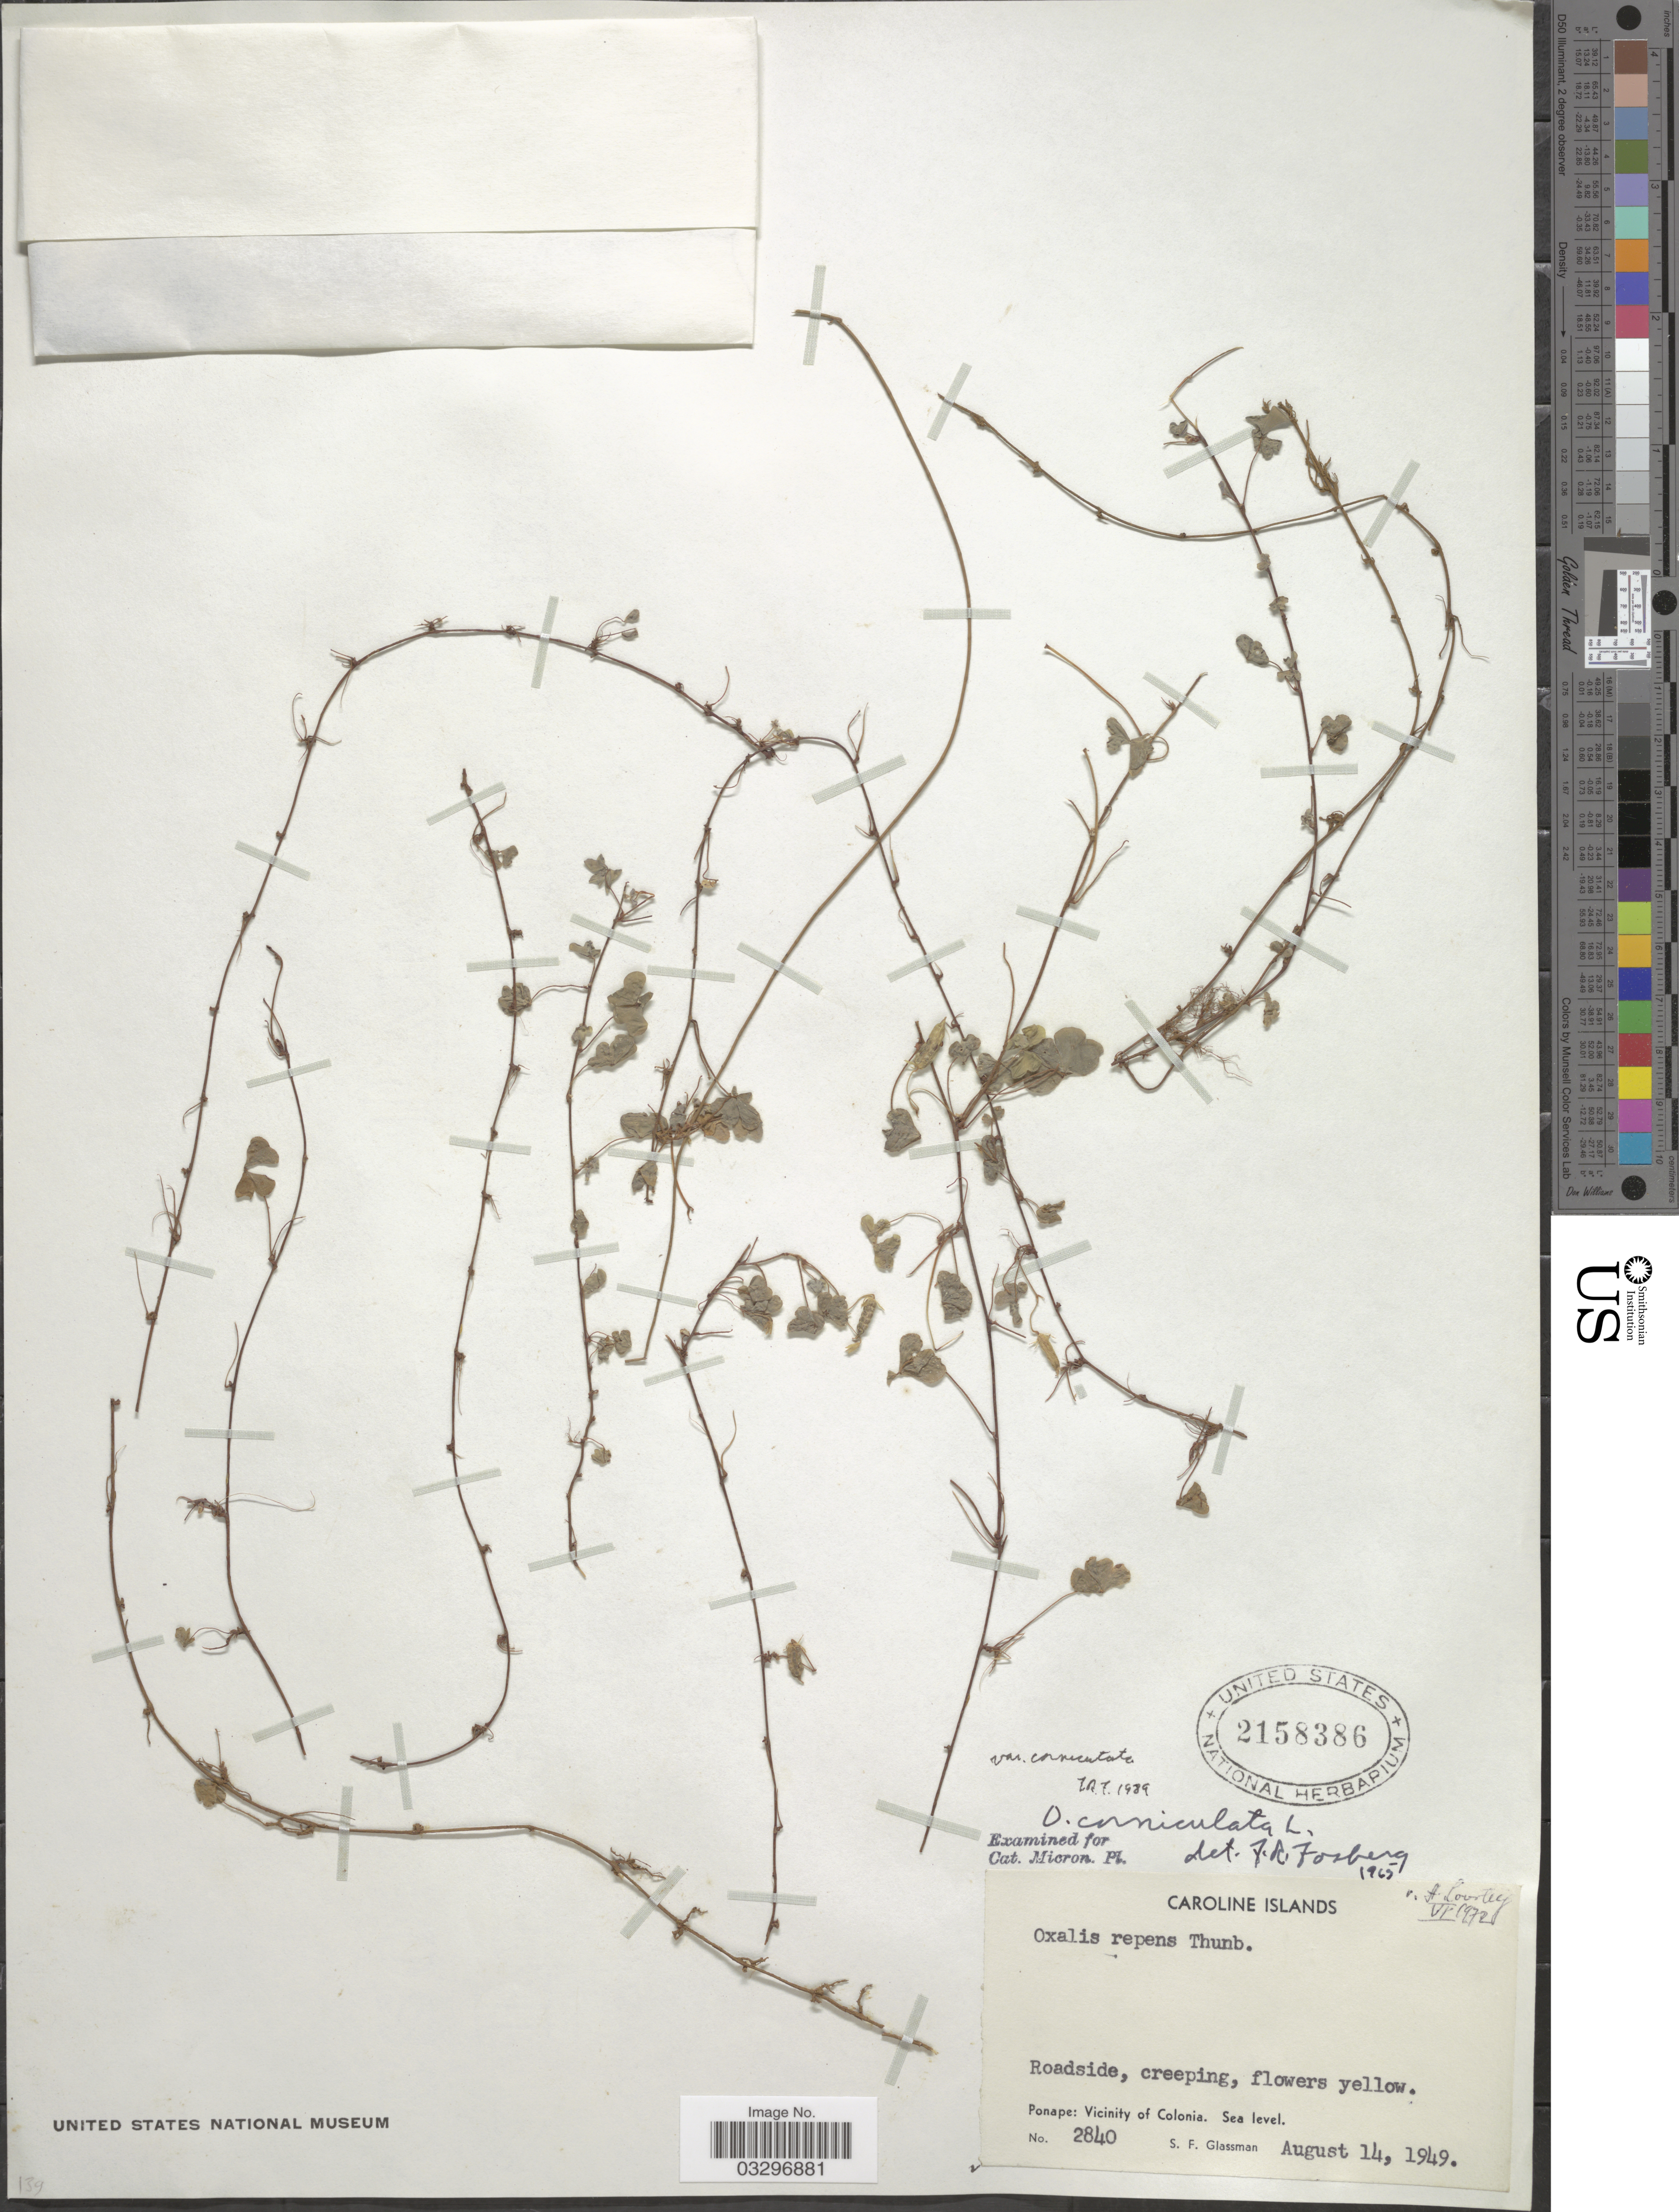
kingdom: Plantae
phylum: Tracheophyta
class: Magnoliopsida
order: Oxalidales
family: Oxalidaceae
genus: Oxalis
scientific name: Oxalis corniculata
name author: L.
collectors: S. F. Glassman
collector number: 2840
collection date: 1949-08-14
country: Micronesia, Federated States of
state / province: Pohnpei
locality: Caroline Islands. Ponape: Vicinity of Colonia.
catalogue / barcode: US 2158386